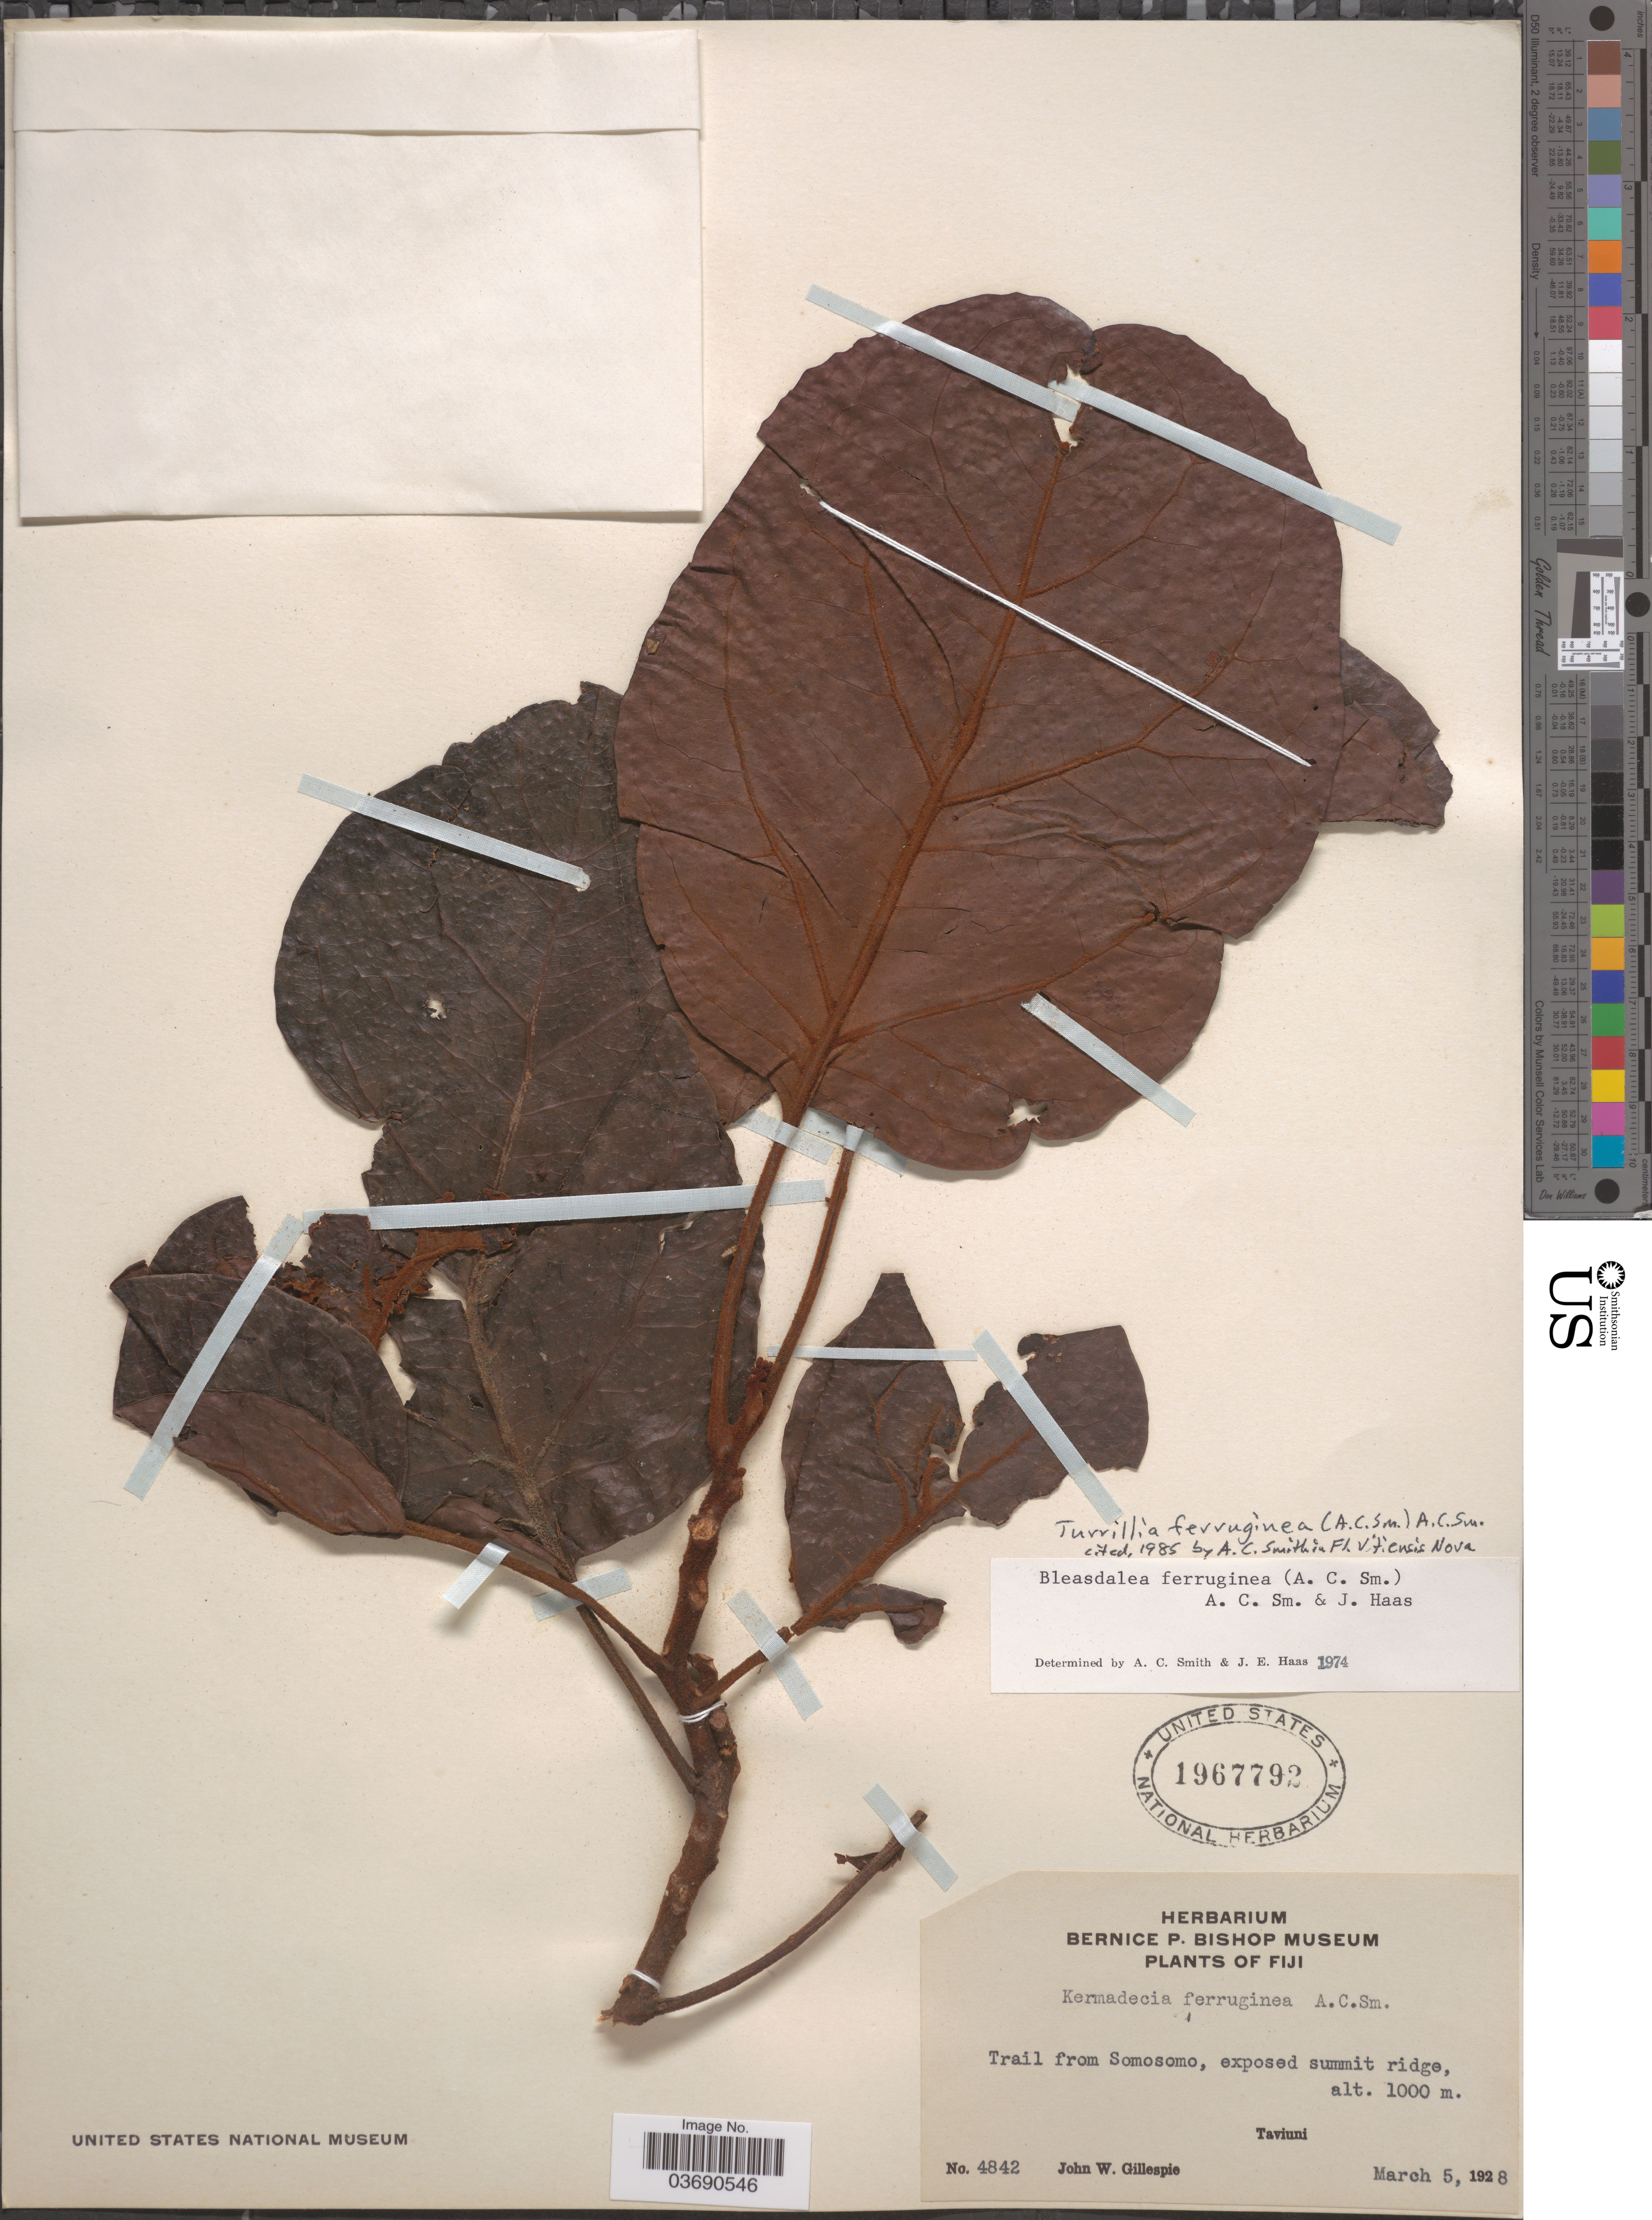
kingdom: Plantae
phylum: Tracheophyta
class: Magnoliopsida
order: Proteales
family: Proteaceae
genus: Turrillia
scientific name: Turrillia ferruginea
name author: (A.C. Sm.) A.C. Sm.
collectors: J. W. Gillespie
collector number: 4842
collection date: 1928-03-05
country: Fiji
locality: Trail from Somosomo. Taviuni.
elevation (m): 1000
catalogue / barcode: US 1967792